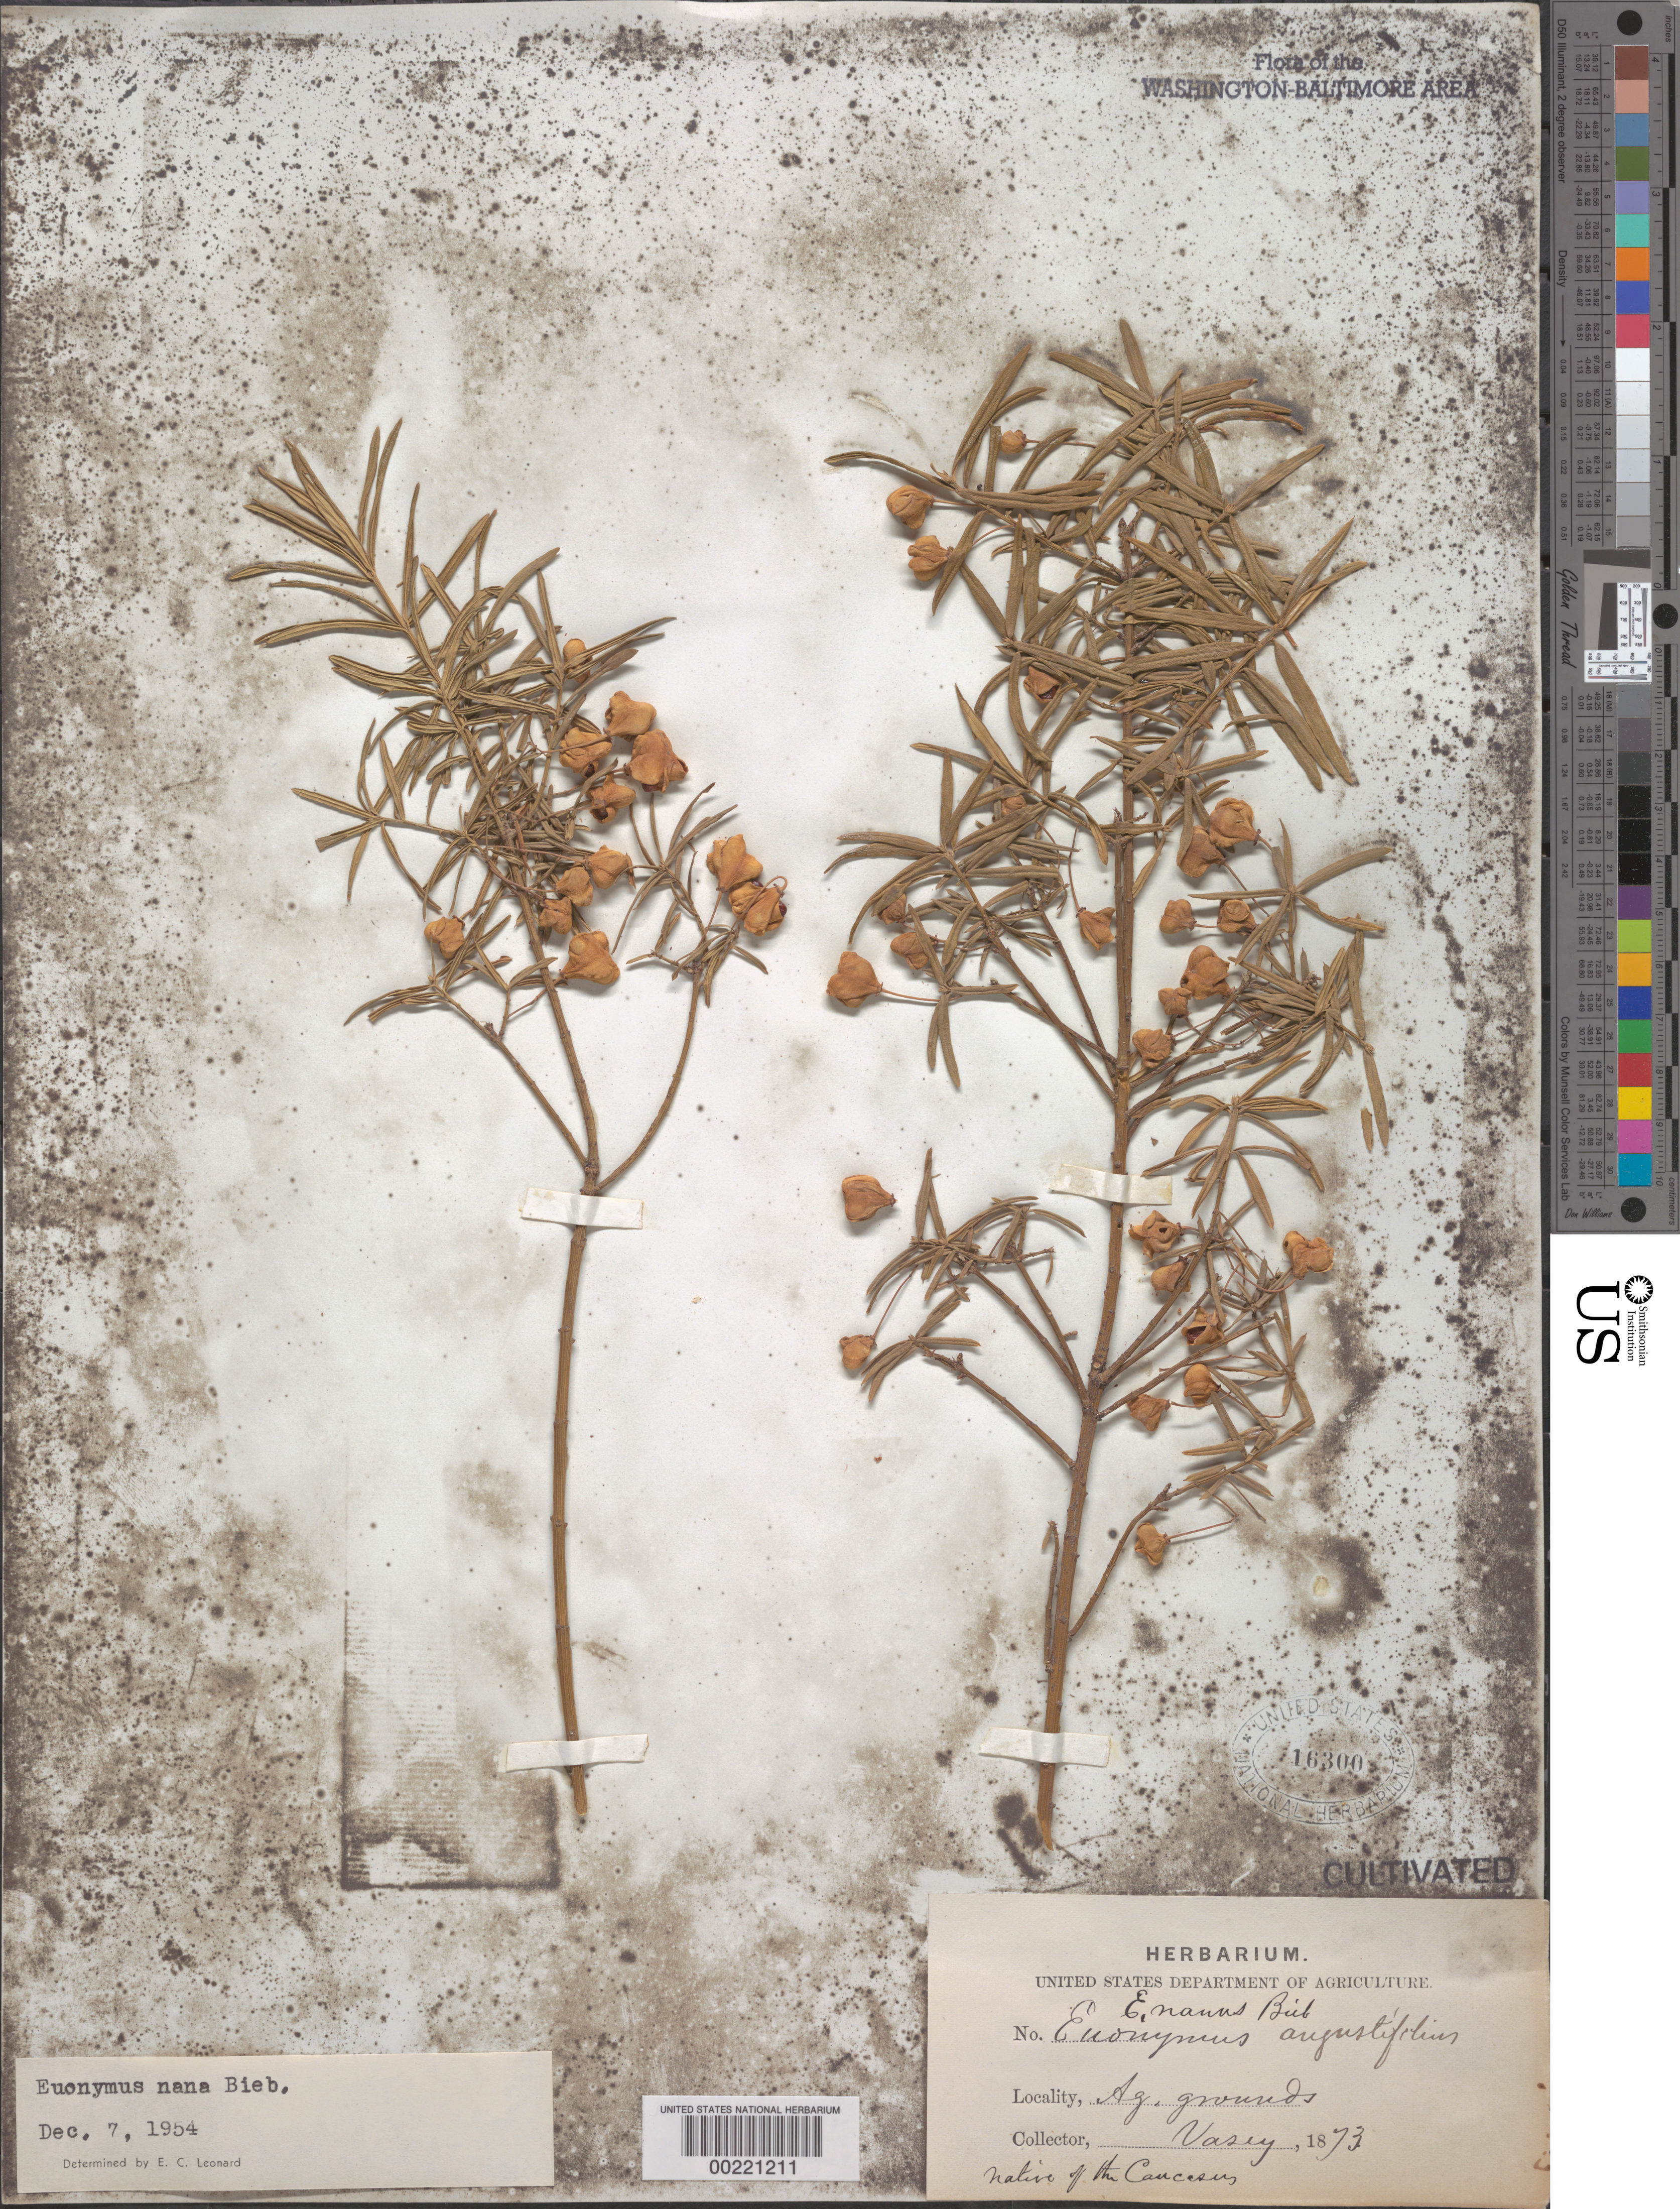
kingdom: Plantae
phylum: Tracheophyta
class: Magnoliopsida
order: Celastrales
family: Celastraceae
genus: Euonymus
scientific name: Euonymus nanus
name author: M. Bieb.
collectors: G. R. Vasey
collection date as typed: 1873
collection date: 1873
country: United States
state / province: District of Columbia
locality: Department of Agriculture Grounds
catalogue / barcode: US 16300